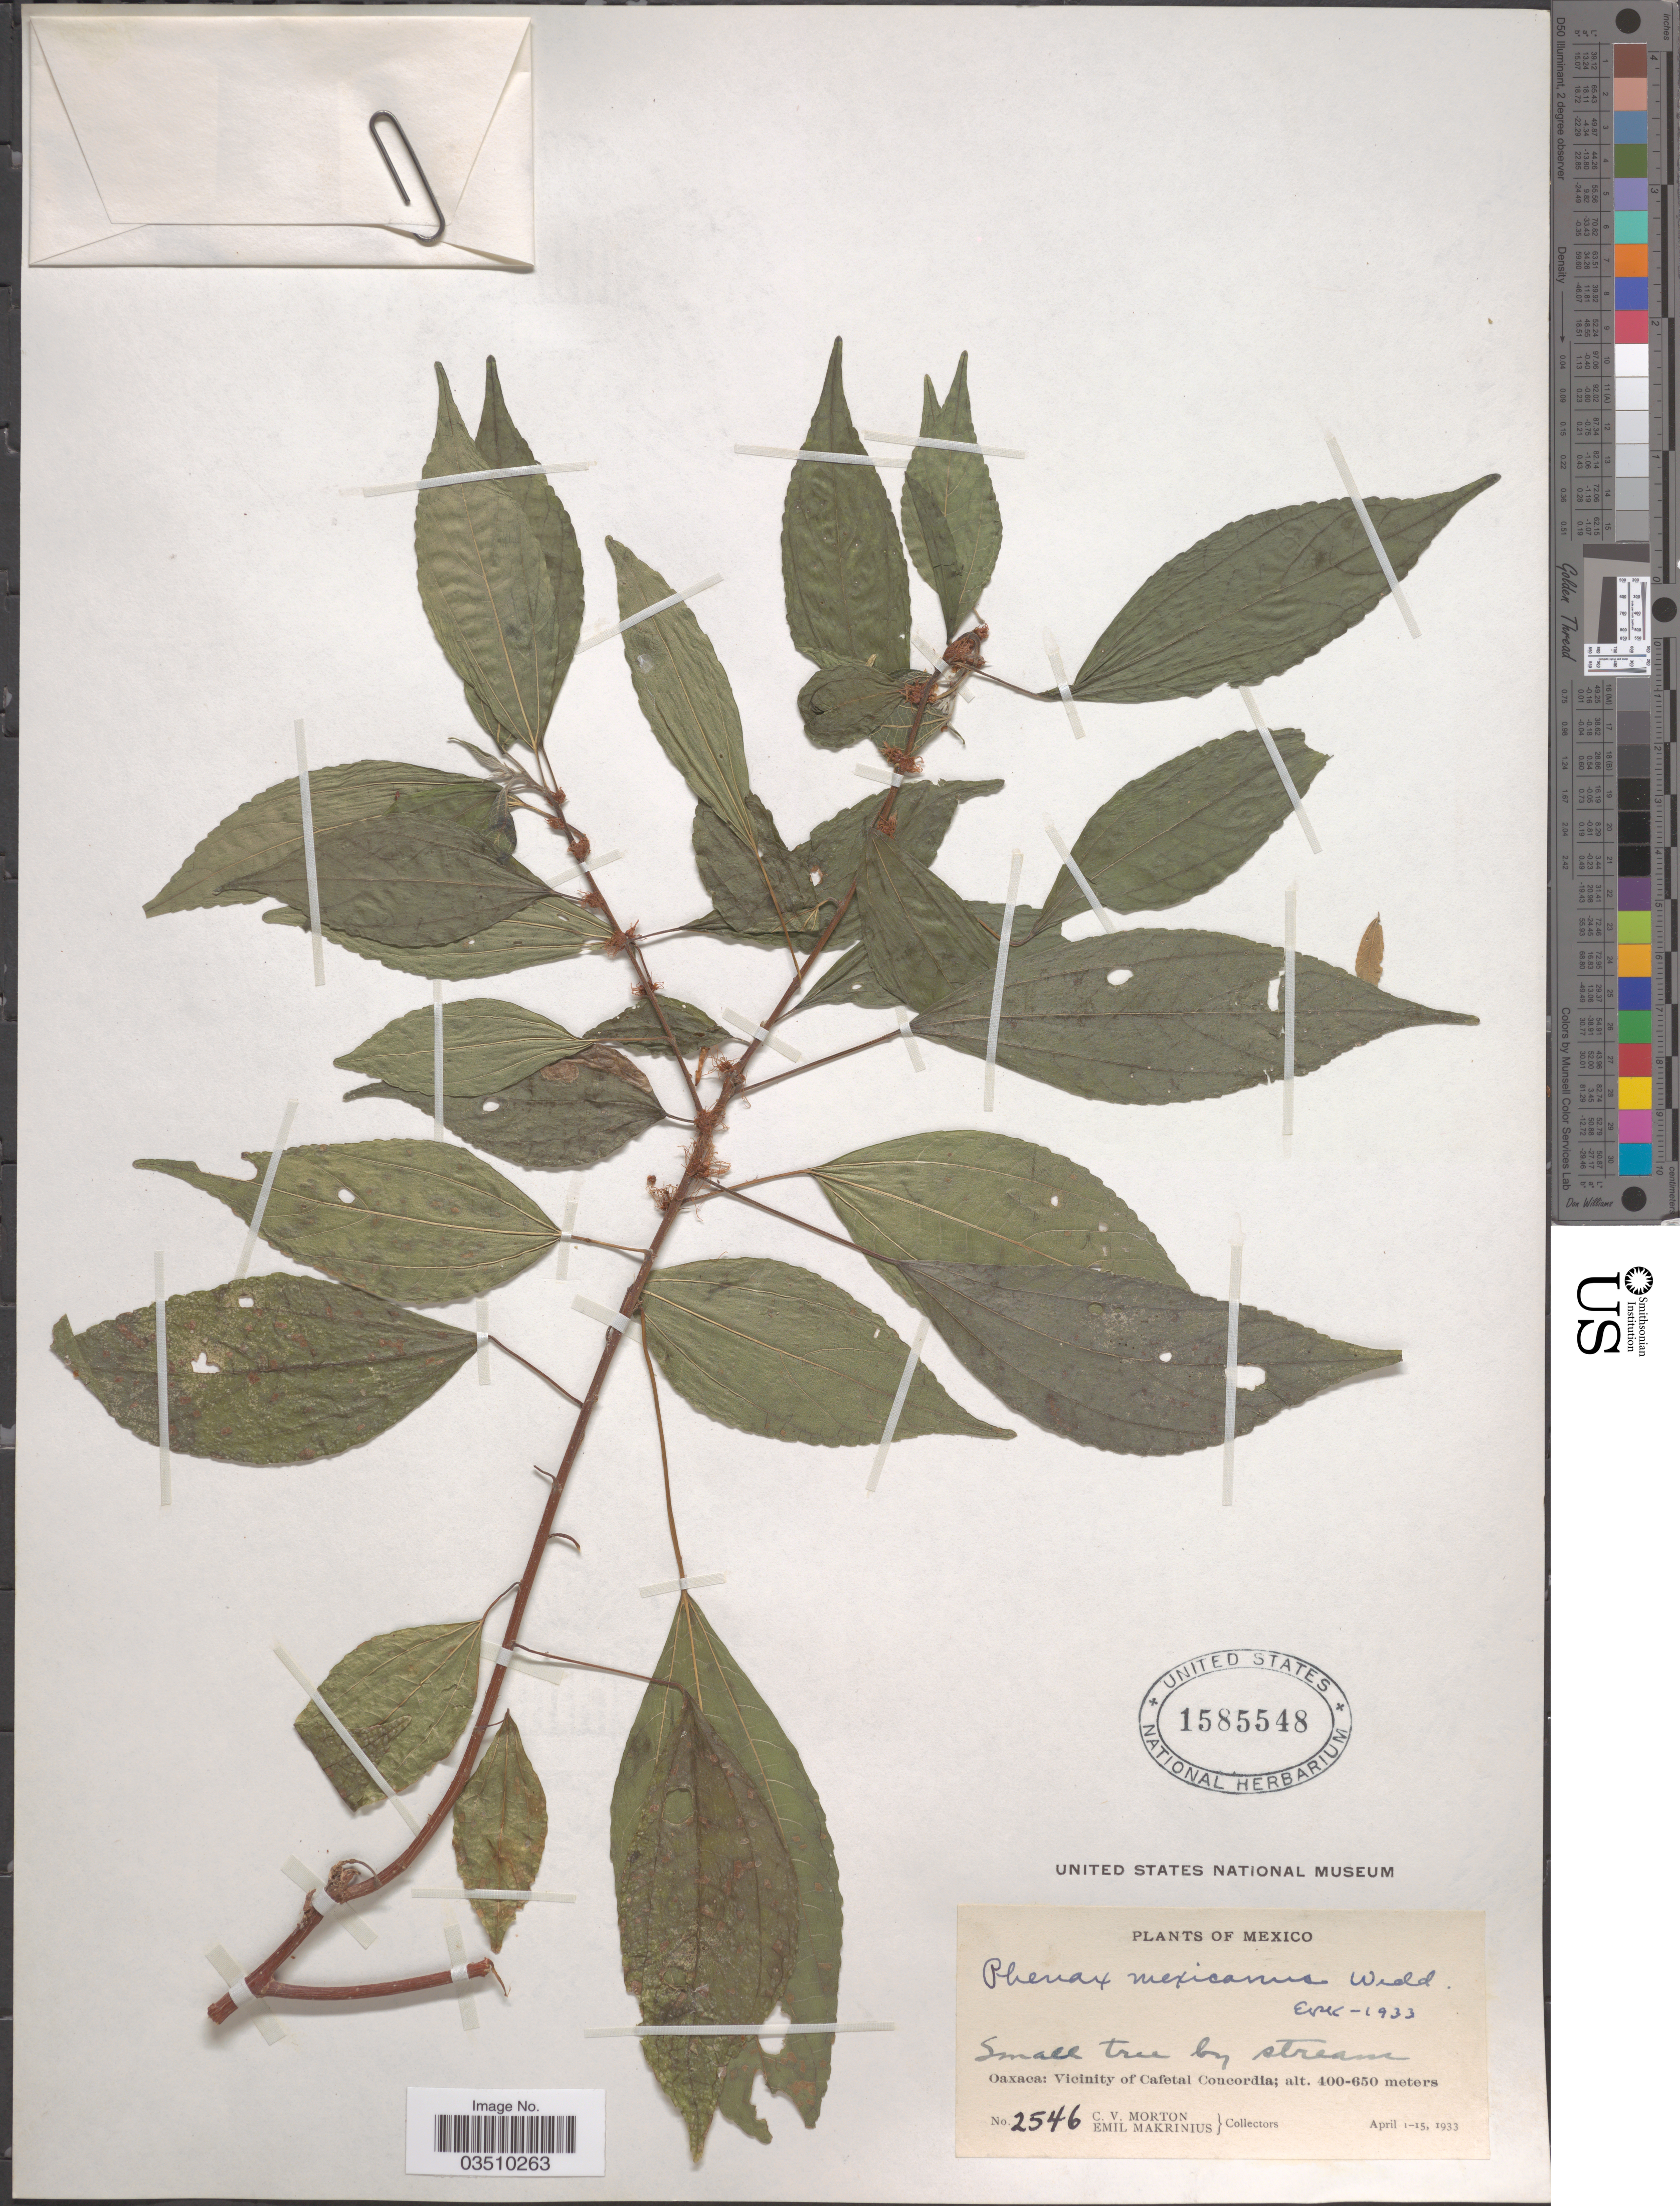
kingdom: Plantae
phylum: Tracheophyta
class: Magnoliopsida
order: Rosales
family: Urticaceae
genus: Phenax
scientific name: Phenax mexicanus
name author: Wedd.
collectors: C. V. Morton & E. Makrinius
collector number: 2546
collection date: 1933-04-01/1933-04-15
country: Mexico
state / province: Oaxaca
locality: Vicinity of Cafetal Concordia.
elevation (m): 400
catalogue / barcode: US 1585548